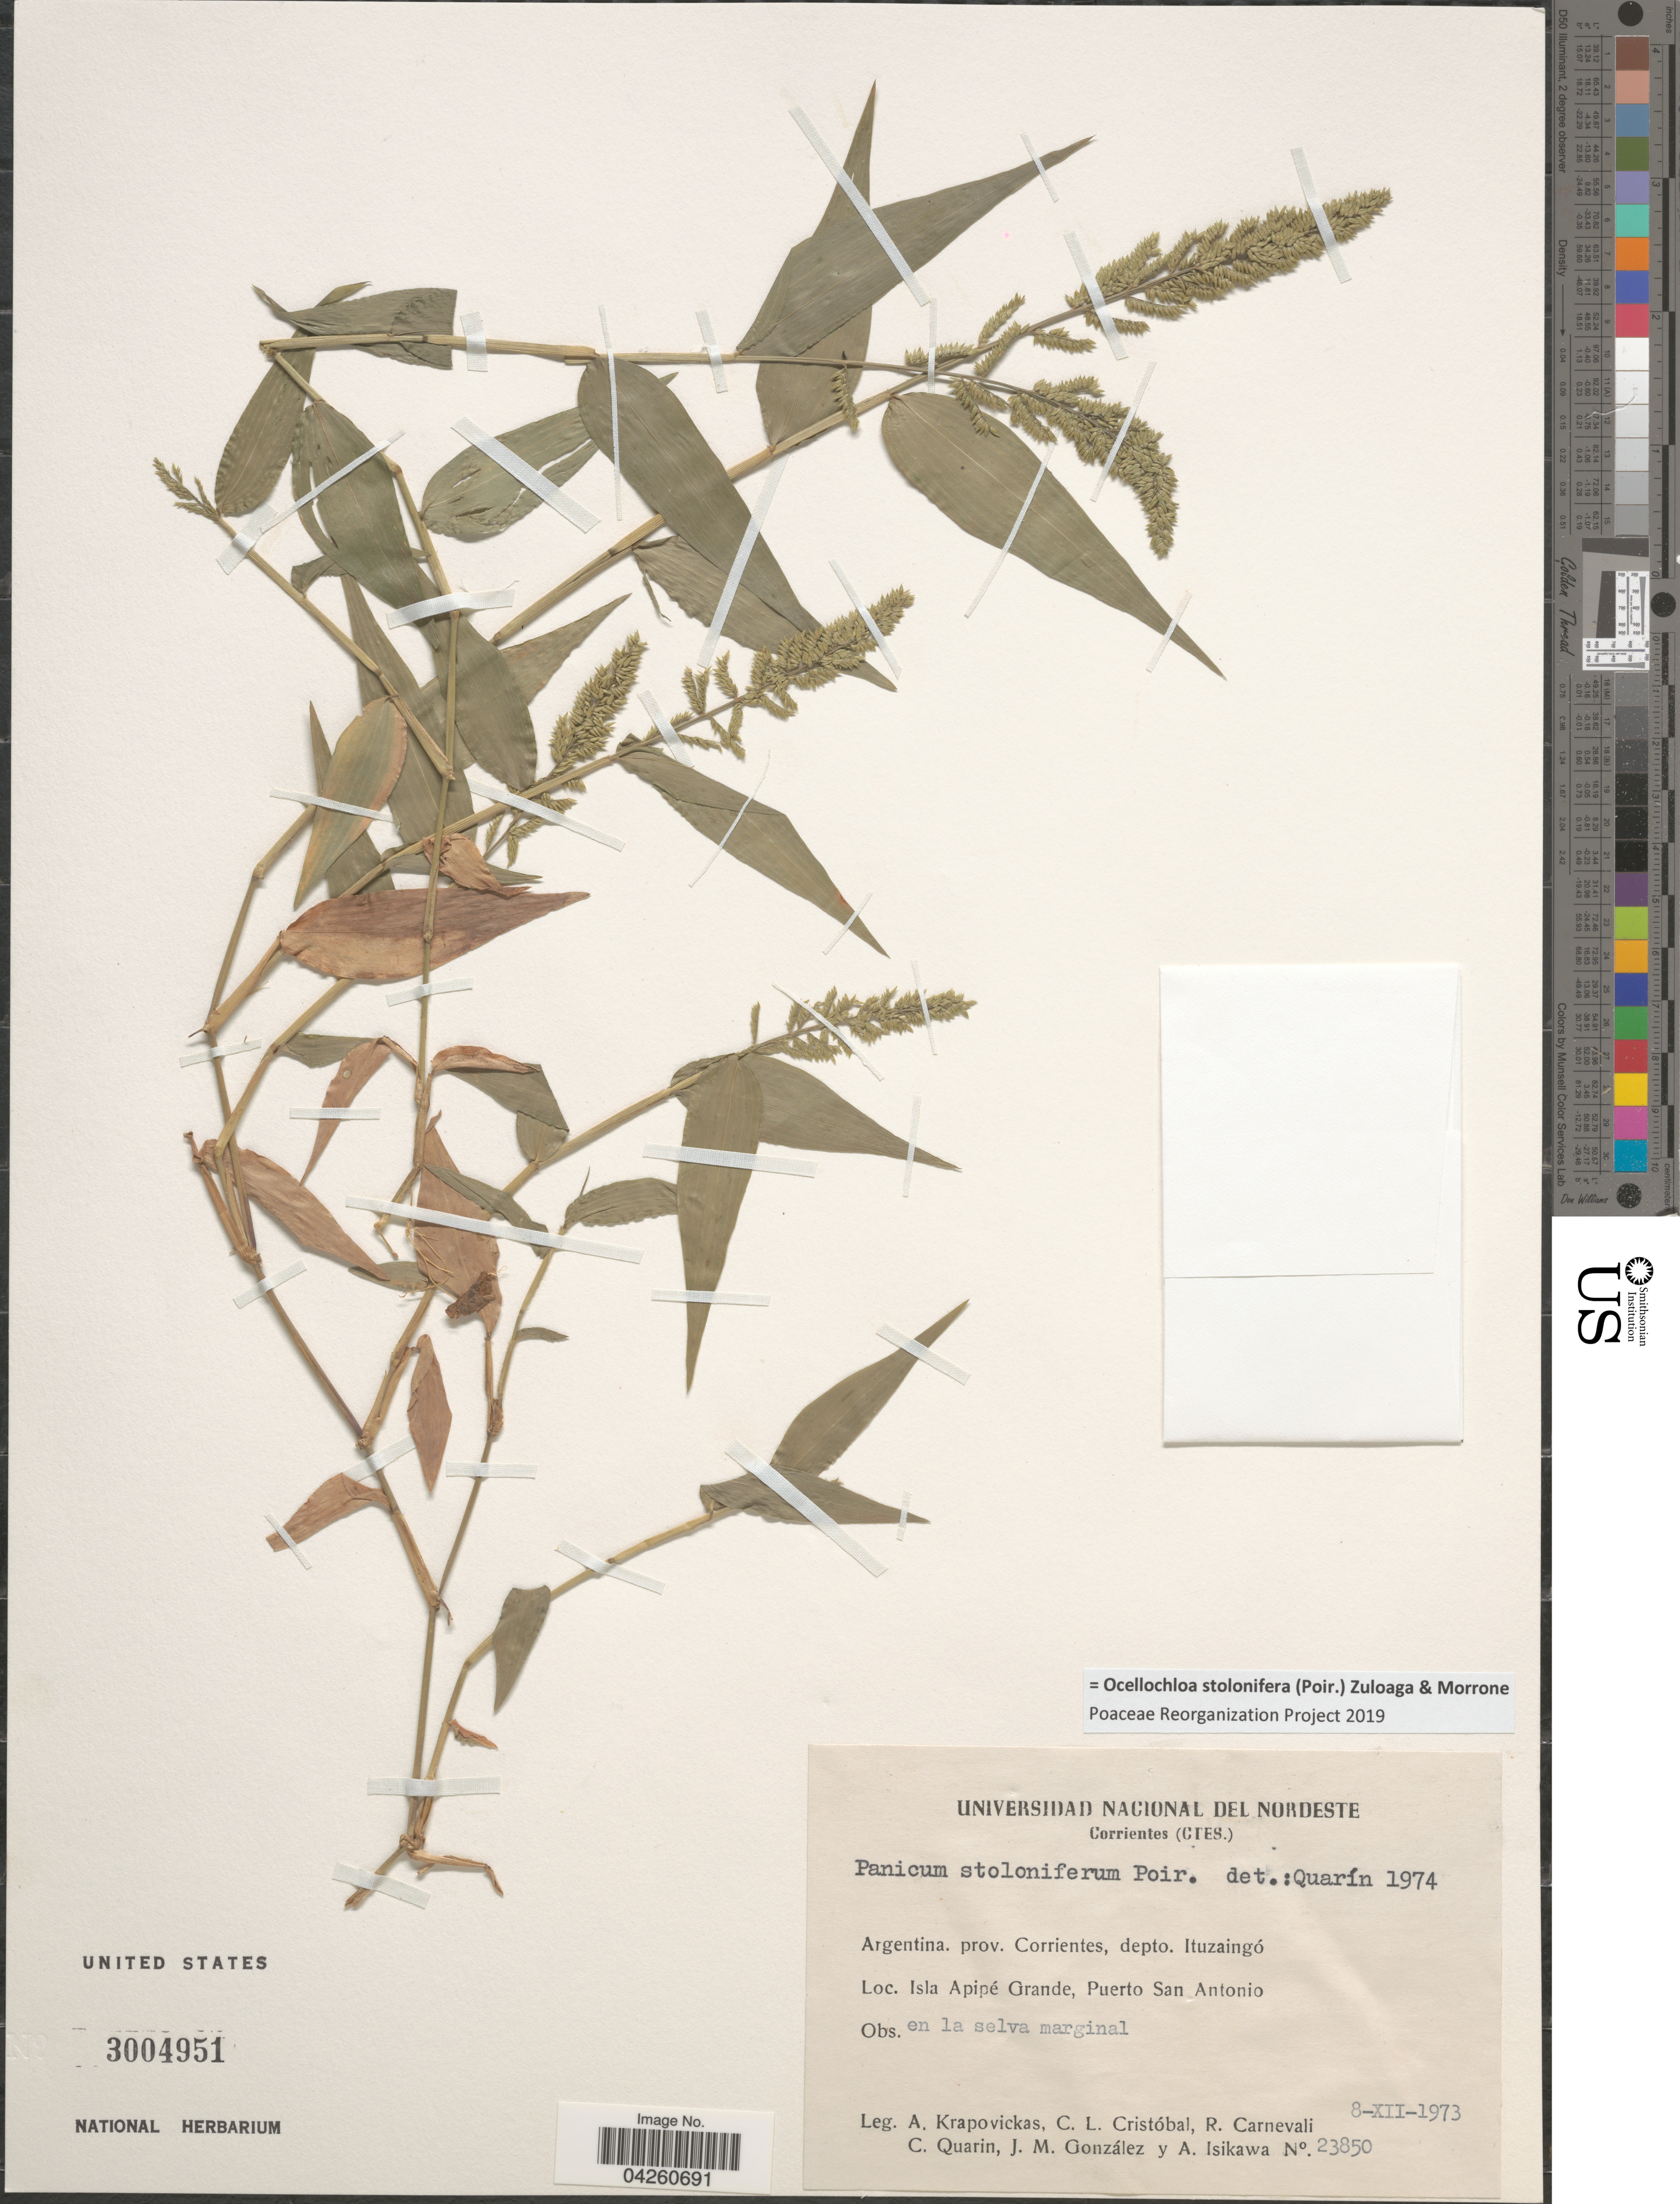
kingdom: Plantae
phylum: Tracheophyta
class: Liliopsida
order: Poales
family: Poaceae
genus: Ocellochloa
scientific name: Ocellochloa stolonifera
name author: (Poir.) Zuloaga & Morrone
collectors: A. Krapovickas, C. L. Cristóbal, R. Carnevali, C. Quarin & et al.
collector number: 23850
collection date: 1973-12-08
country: Argentina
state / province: Corrientes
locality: Depto. Ituzaingó. Isla Apipé Grade, Puerto San Antonio.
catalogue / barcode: US 3004951